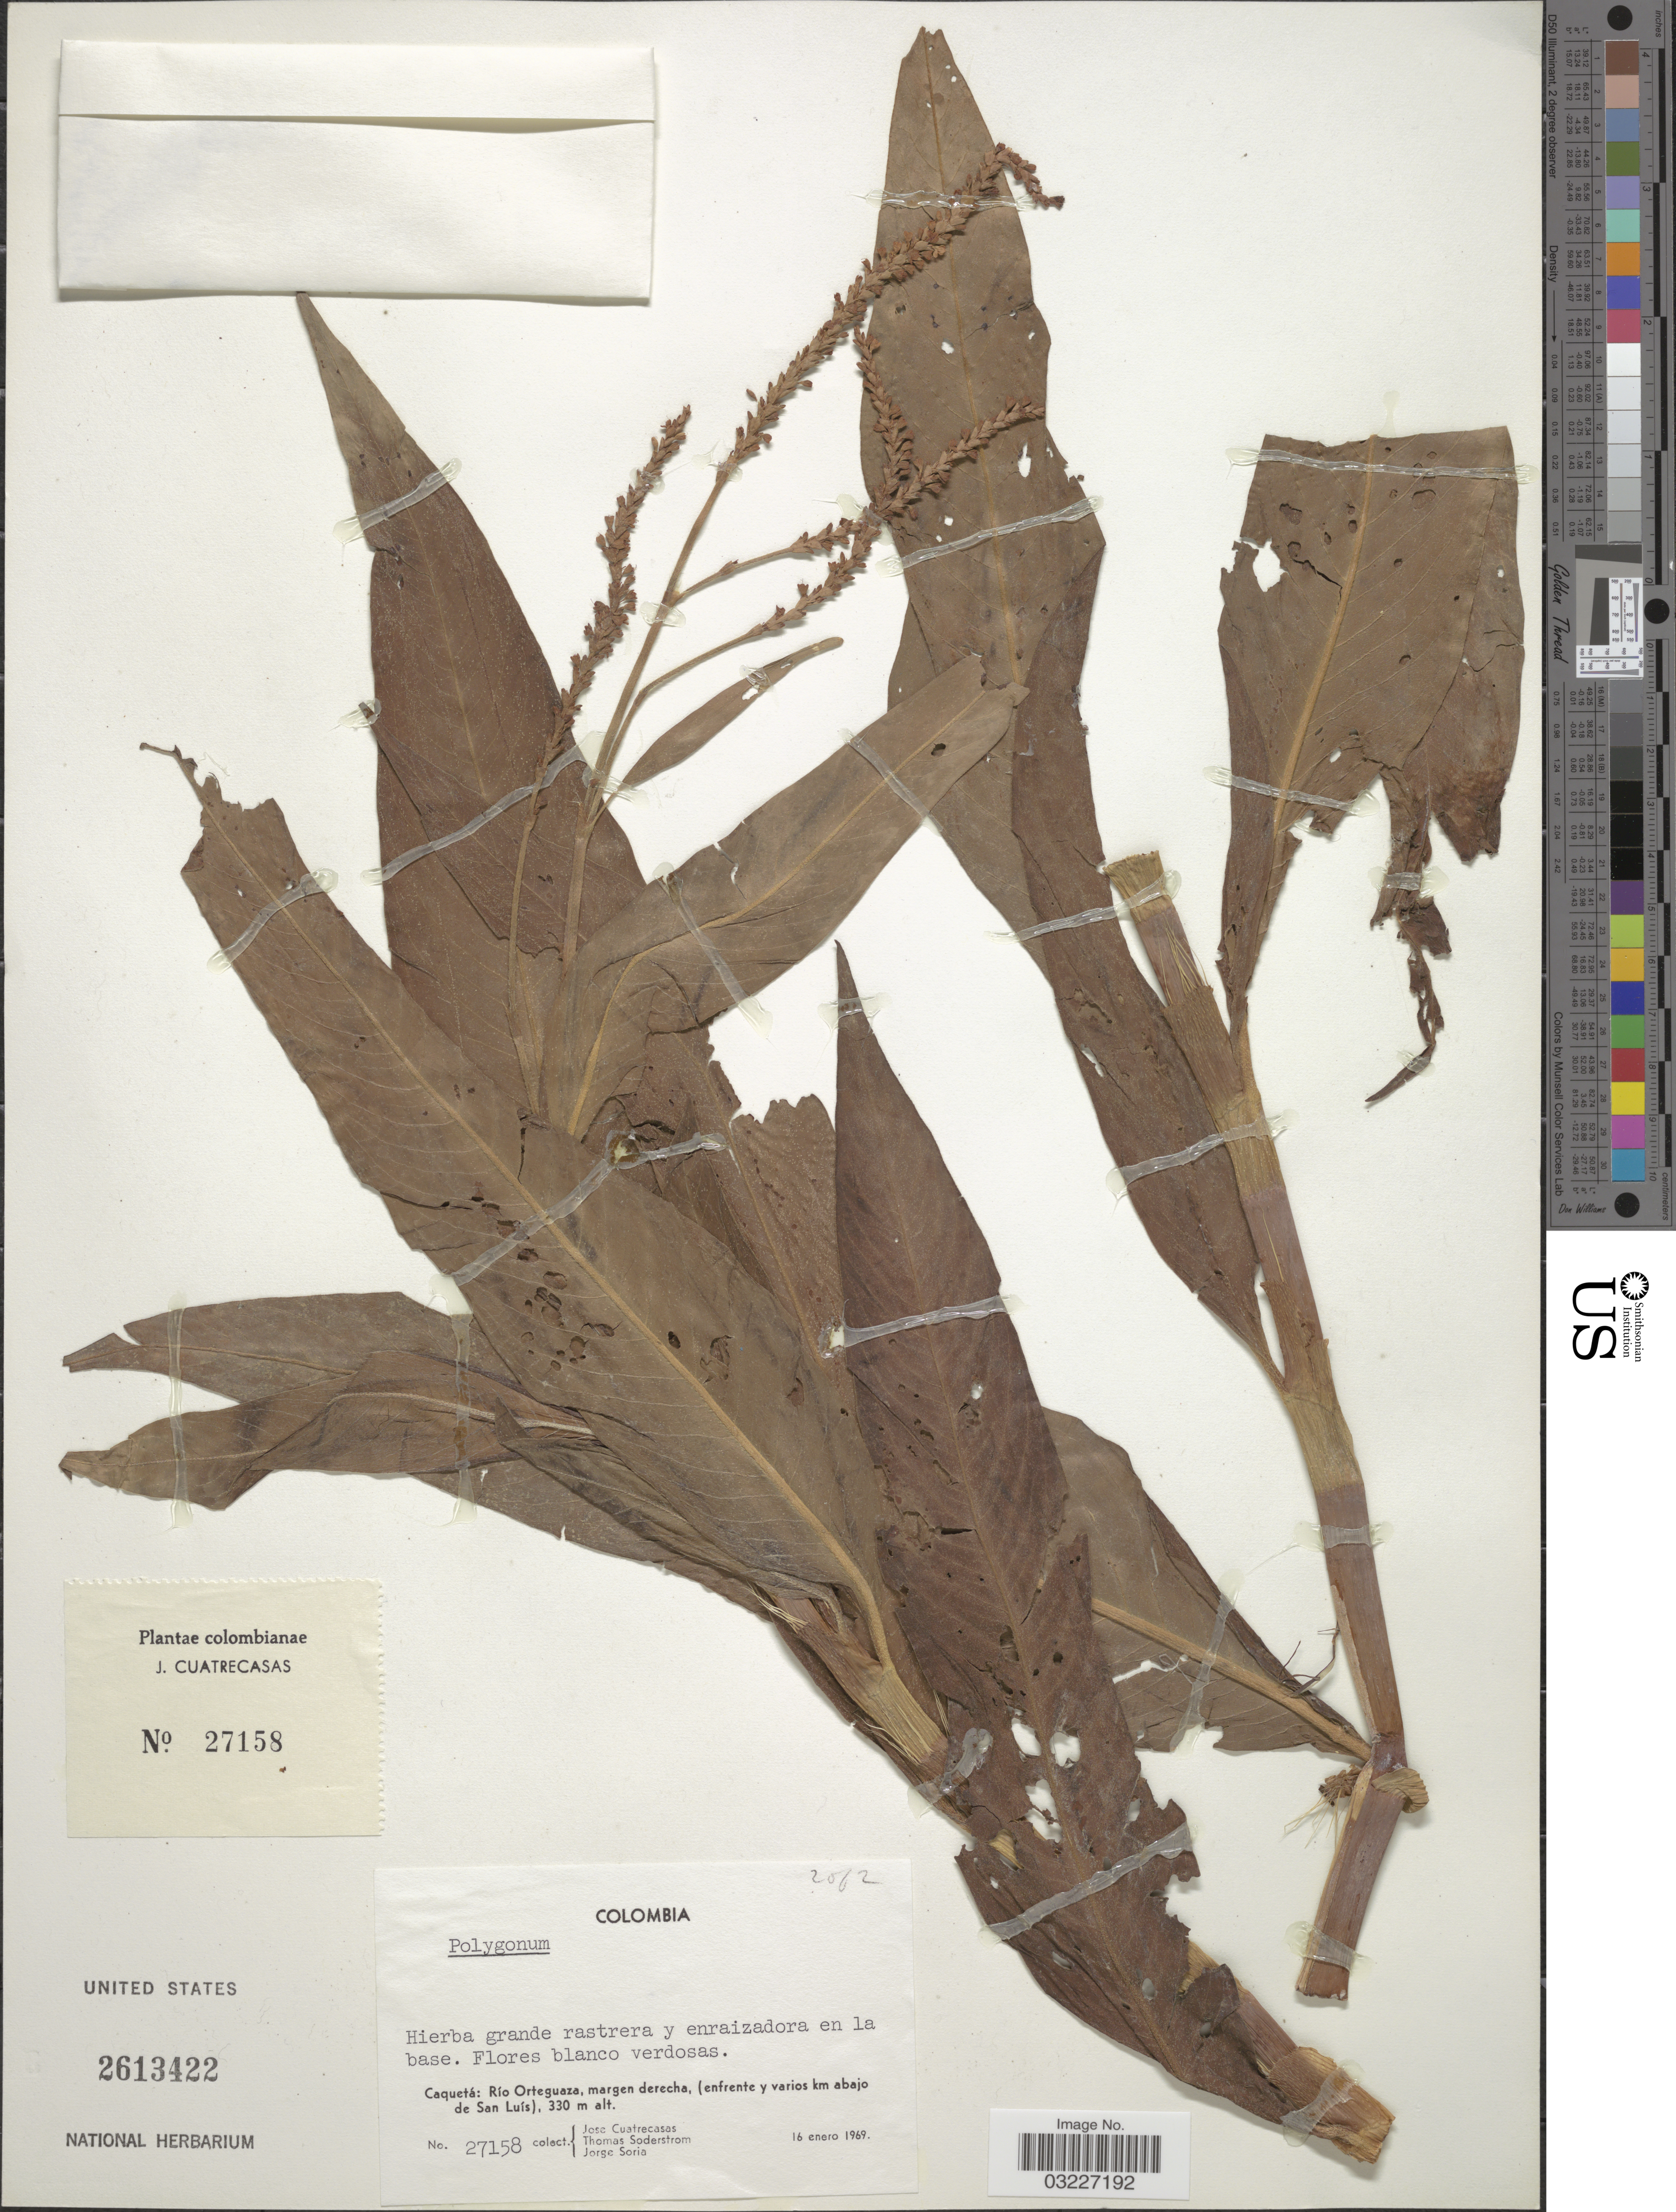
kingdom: Plantae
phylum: Tracheophyta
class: Magnoliopsida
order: Caryophyllales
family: Polygonaceae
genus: Polygonum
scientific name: Polygonum sp.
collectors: J. Cuatrecasas, T. R. Soderstrom & J. Soria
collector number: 27158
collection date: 1969-01-16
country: Colombia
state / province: Caquetá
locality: Río Orteguaza, margen derecha, (enfrente y varios km abajo de San Luís).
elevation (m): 330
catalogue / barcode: US 2613422